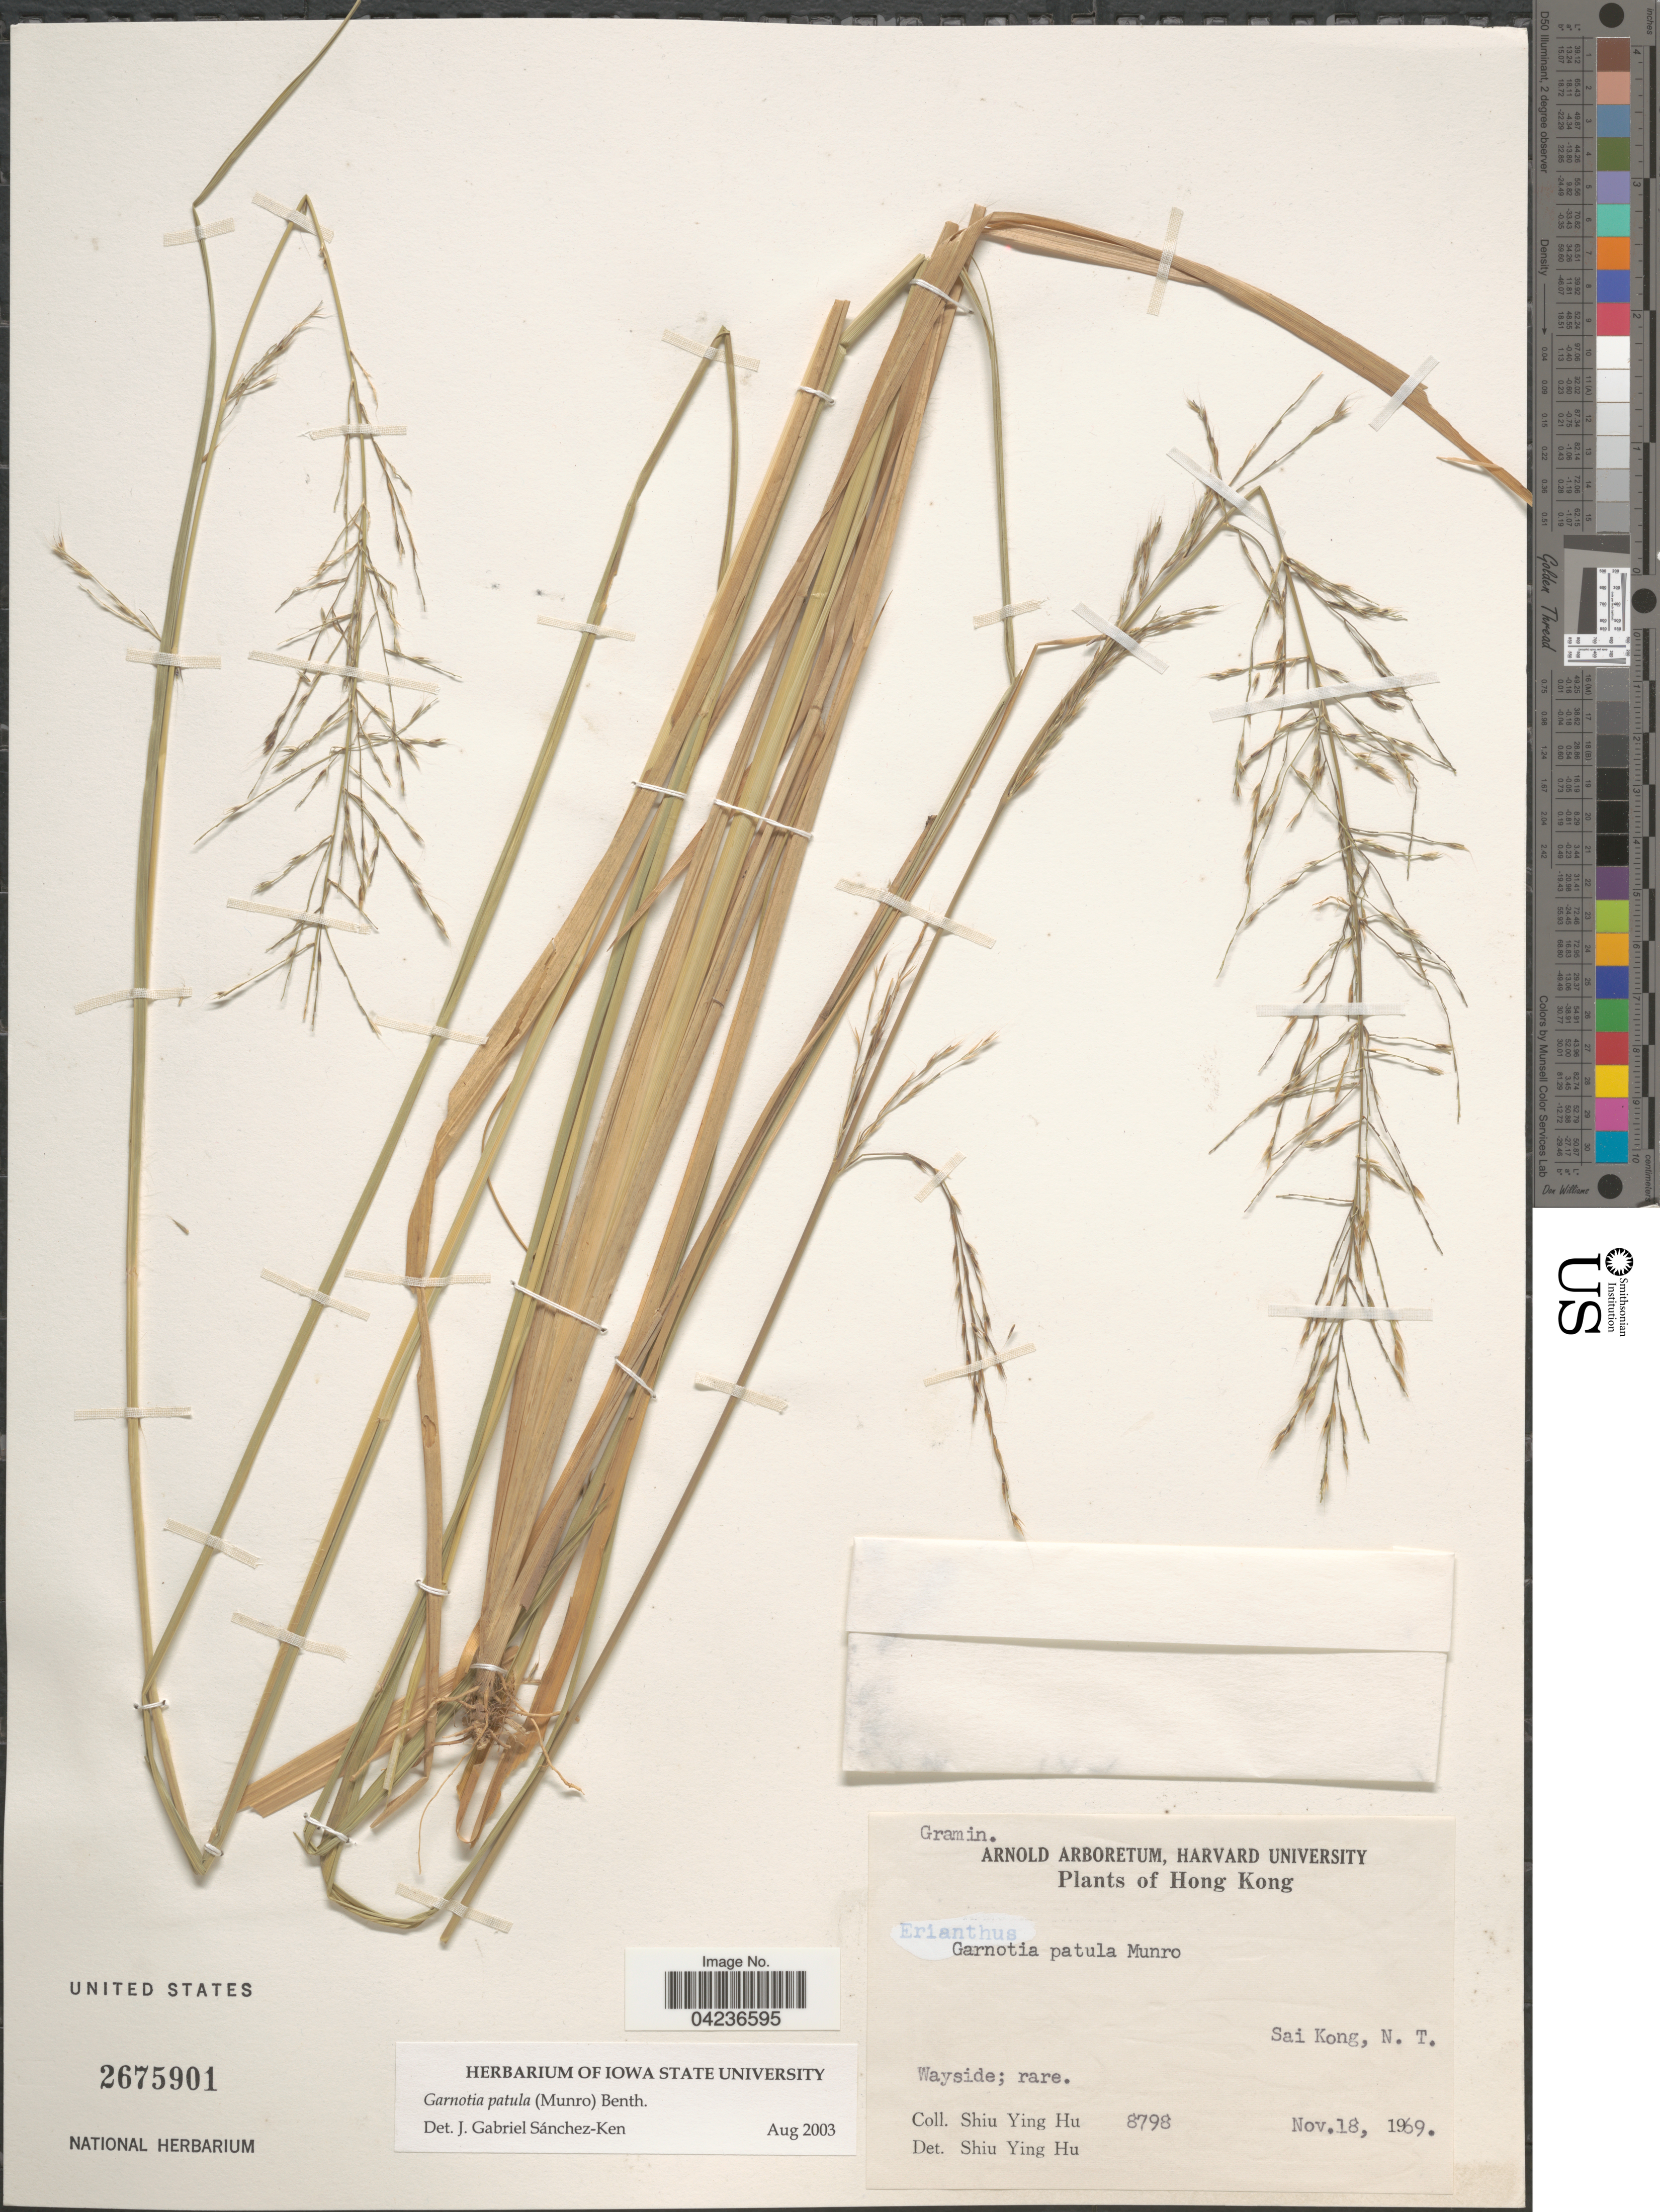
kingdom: Plantae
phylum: Tracheophyta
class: Liliopsida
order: Poales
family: Poaceae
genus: Garnotia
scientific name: Garnotia patula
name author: (Munro) Benth.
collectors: S. Y. Hu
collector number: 8798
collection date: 1969-11-18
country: China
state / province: Hong Kong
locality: Hong Kong & The New Territories. Sai Kong, N.T.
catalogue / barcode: US 2675901